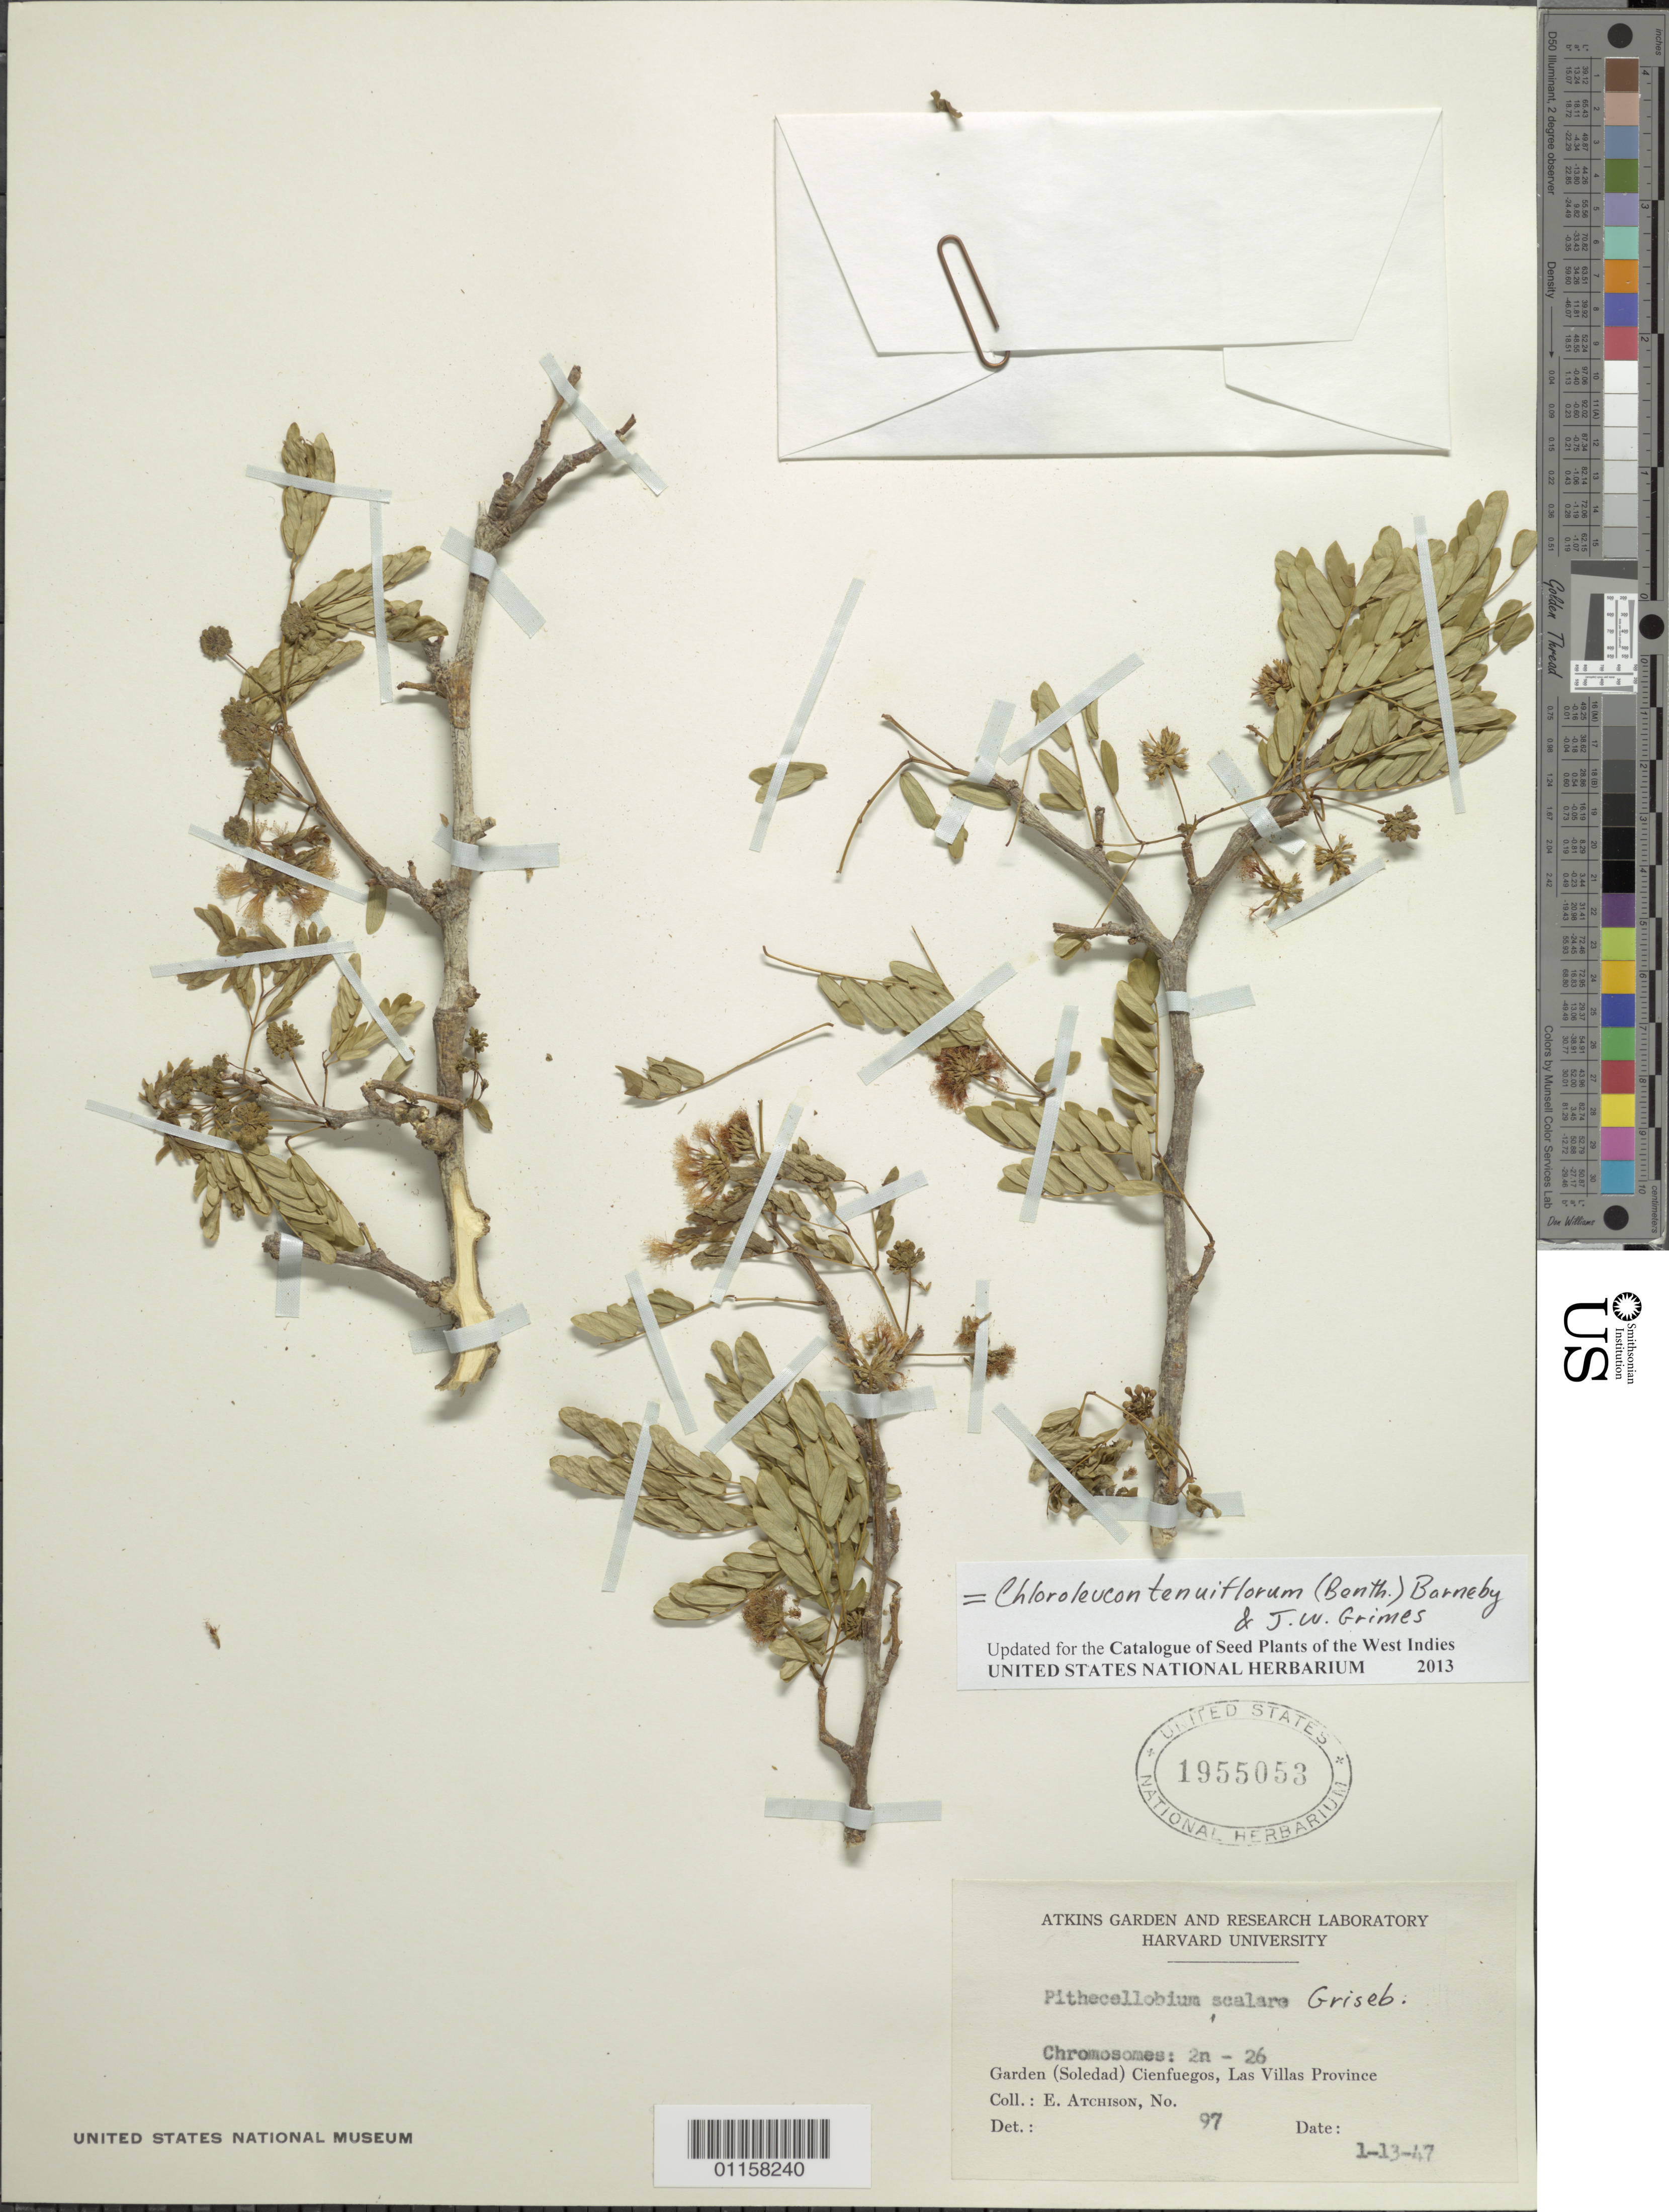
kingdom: Plantae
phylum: Tracheophyta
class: Magnoliopsida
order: Fabales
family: Fabaceae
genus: Chloroleucon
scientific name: Chloroleucon tenuiflorum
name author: (Benth.) Barneby & J.W. Grimes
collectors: E. Atchison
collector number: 97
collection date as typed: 13 Jan 1947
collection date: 1947-01-13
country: Cuba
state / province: Cienfuegos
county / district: Cienfuegos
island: Cuba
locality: Garden, Soledad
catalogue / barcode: US 1955053